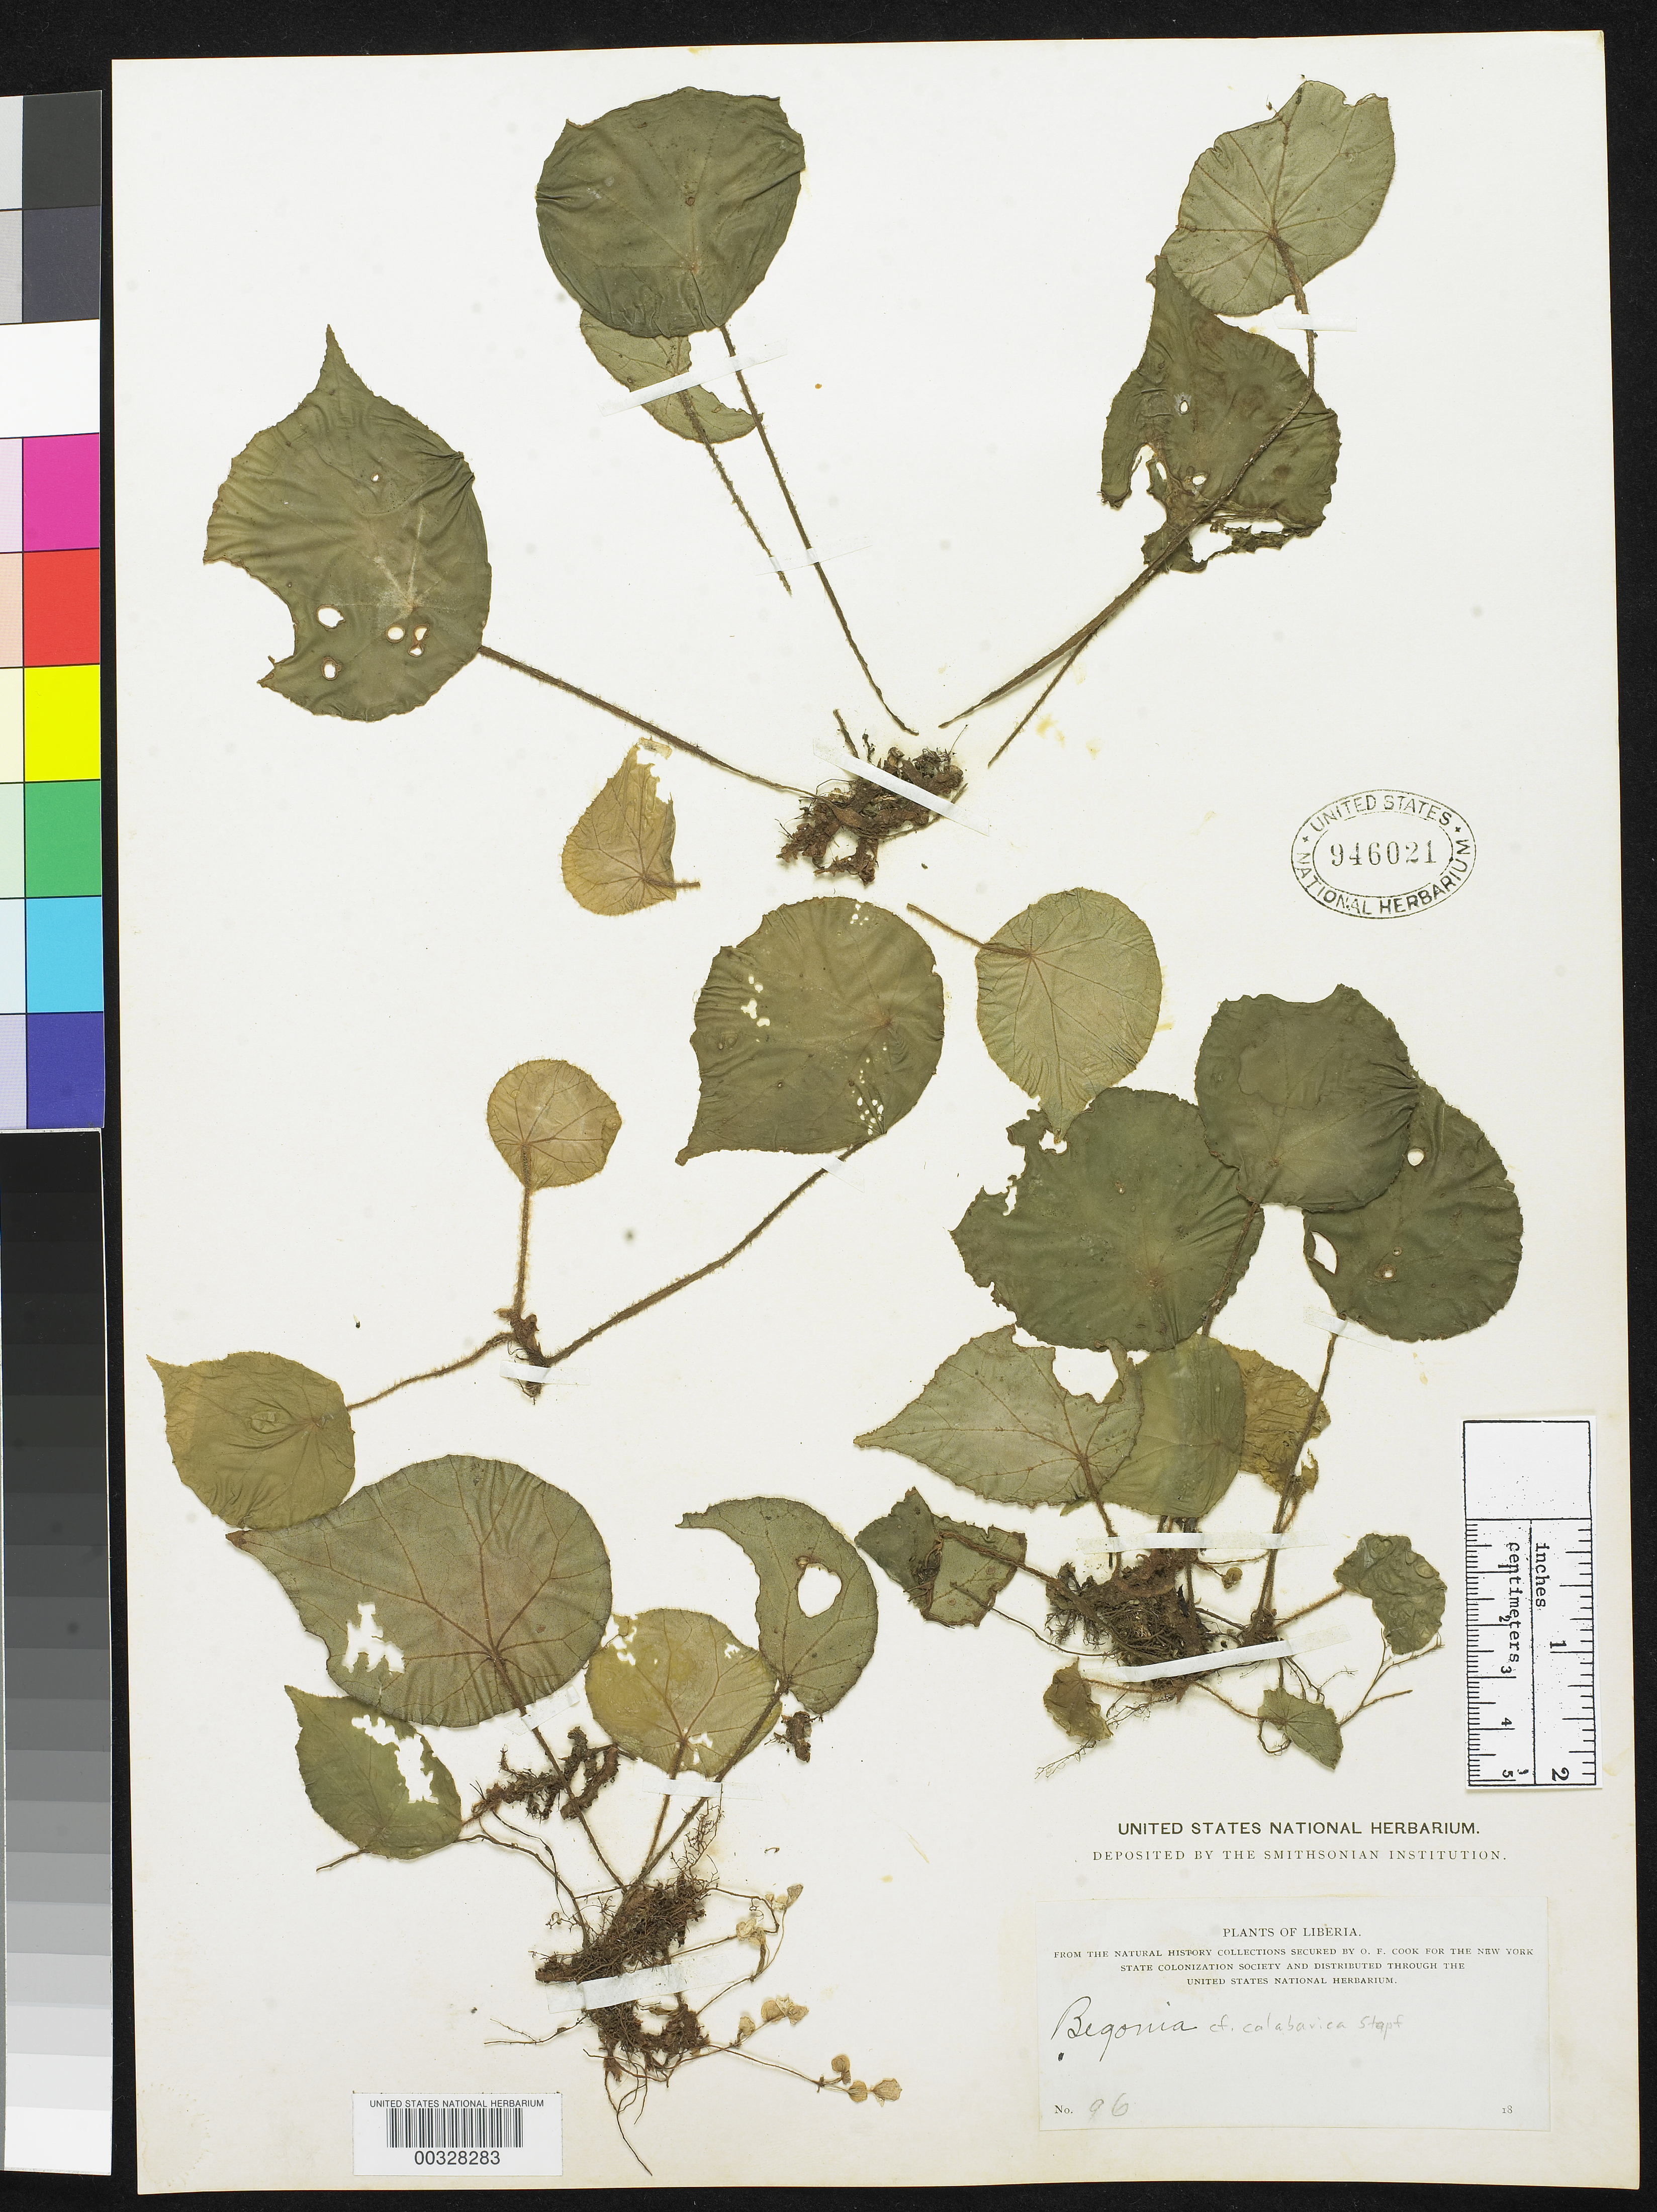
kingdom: Plantae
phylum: Tracheophyta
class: Magnoliopsida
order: Cucurbitales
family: Begoniaceae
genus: Begonia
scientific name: Begonia quadrialata var. quadrialata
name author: Warb.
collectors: O. F. Cook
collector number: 96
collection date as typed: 18--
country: Liberia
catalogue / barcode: US 946021